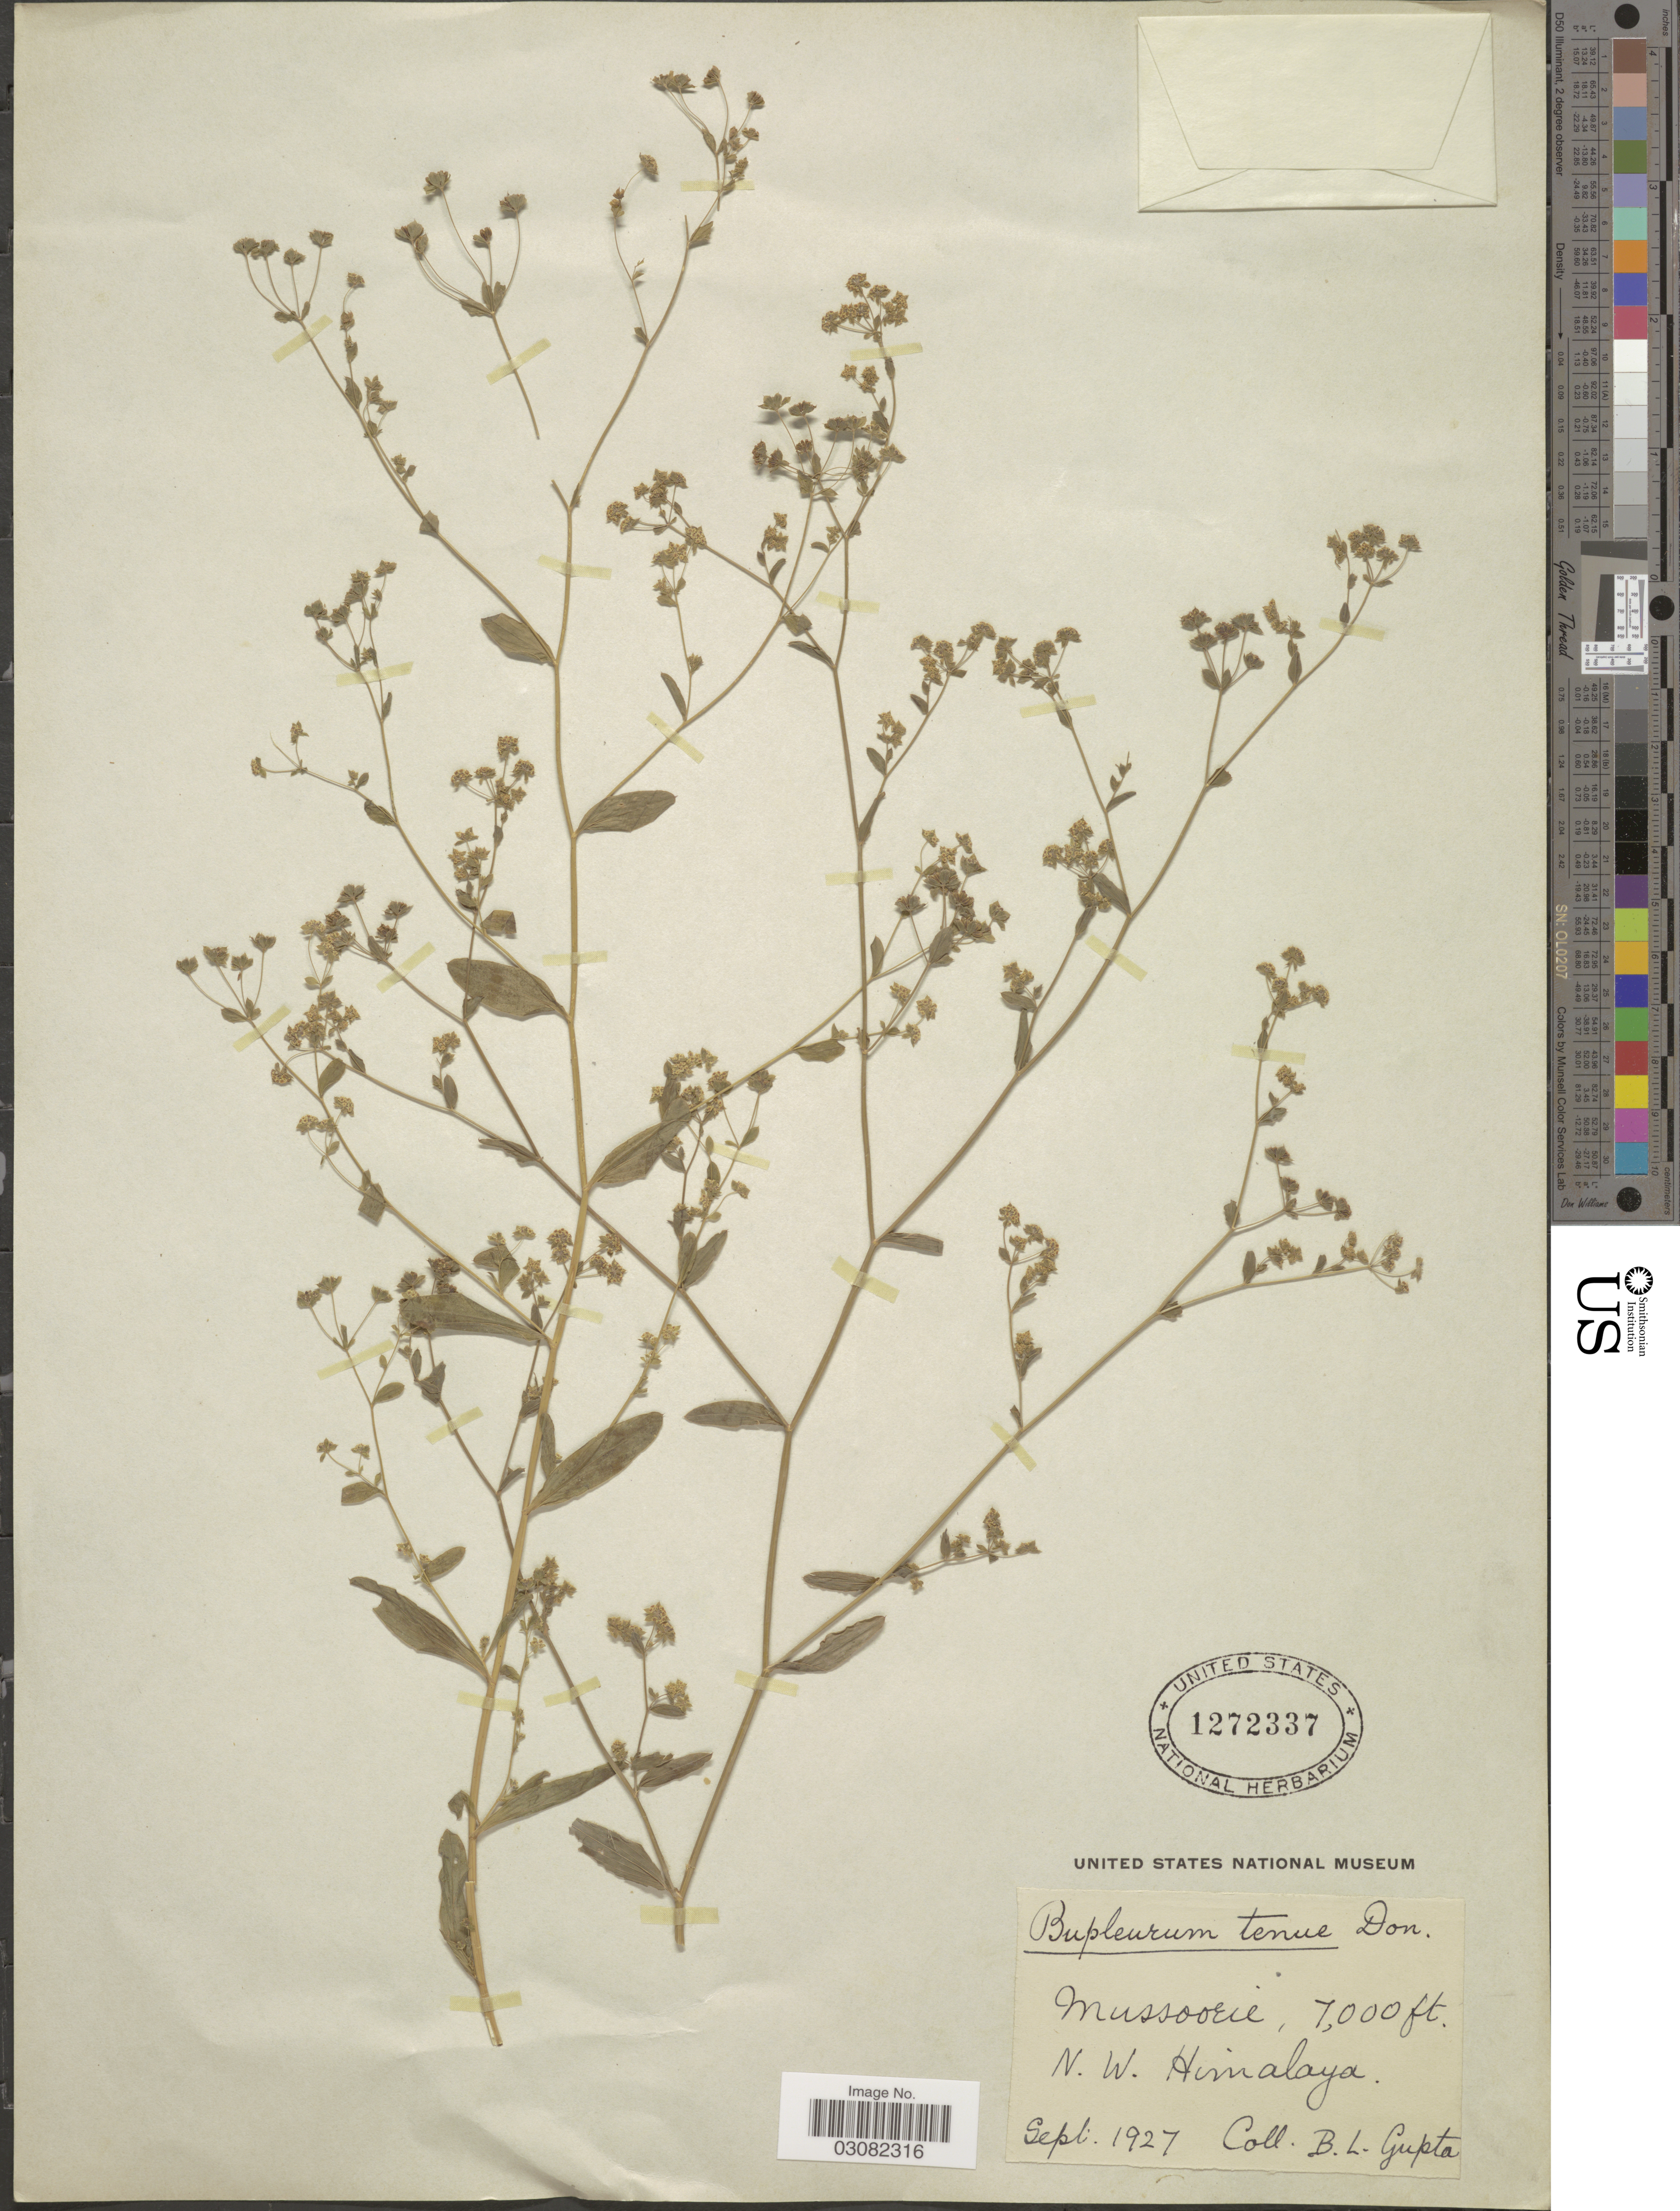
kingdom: Plantae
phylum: Tracheophyta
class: Magnoliopsida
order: Apiales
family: Apiaceae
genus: Bupleurum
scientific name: Bupleurum tenue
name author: Buch.-Ham. ex D. Don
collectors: B. L. Gupta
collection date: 1927-09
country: India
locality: Mussoorie. N.W. Himalaya.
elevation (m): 2134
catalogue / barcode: US 1272337